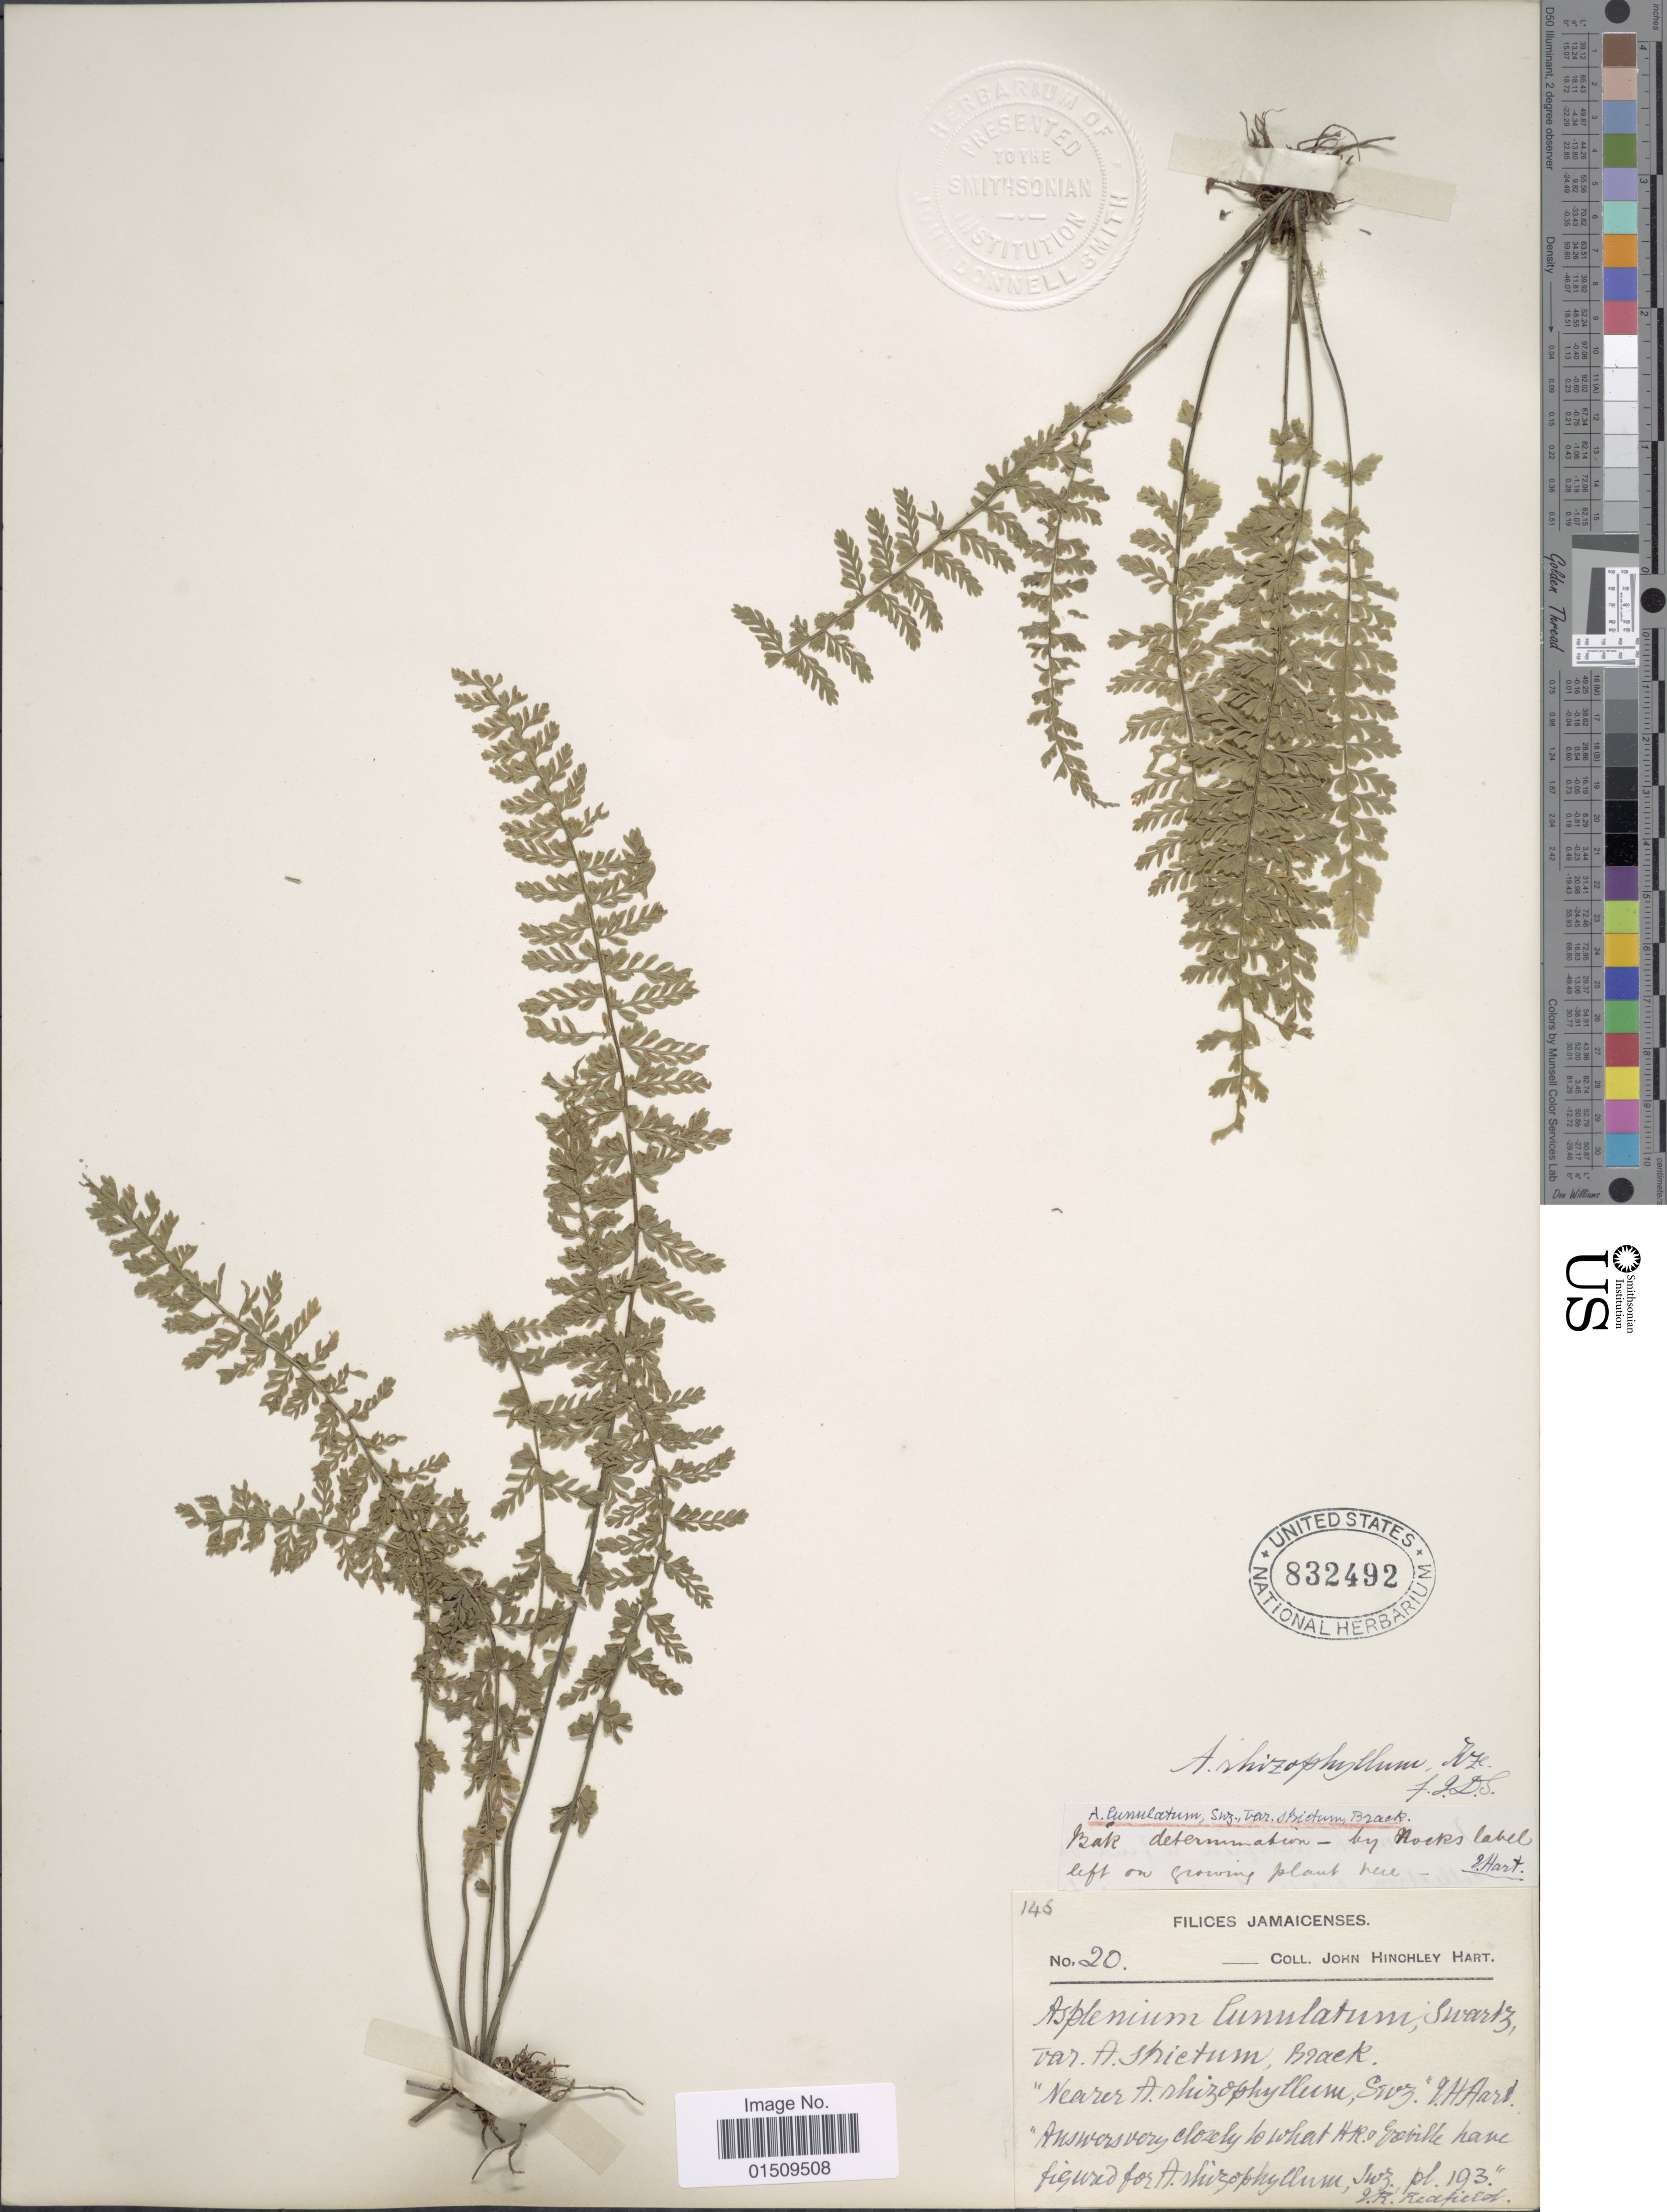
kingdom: Plantae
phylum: Tracheophyta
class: Polypodiopsida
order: Polypodiales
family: Aspleniaceae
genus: Asplenium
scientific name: Asplenium sciadophilum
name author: Proctor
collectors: J. H. Hart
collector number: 20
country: Jamaica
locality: Jamaicenses.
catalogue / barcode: US 832492